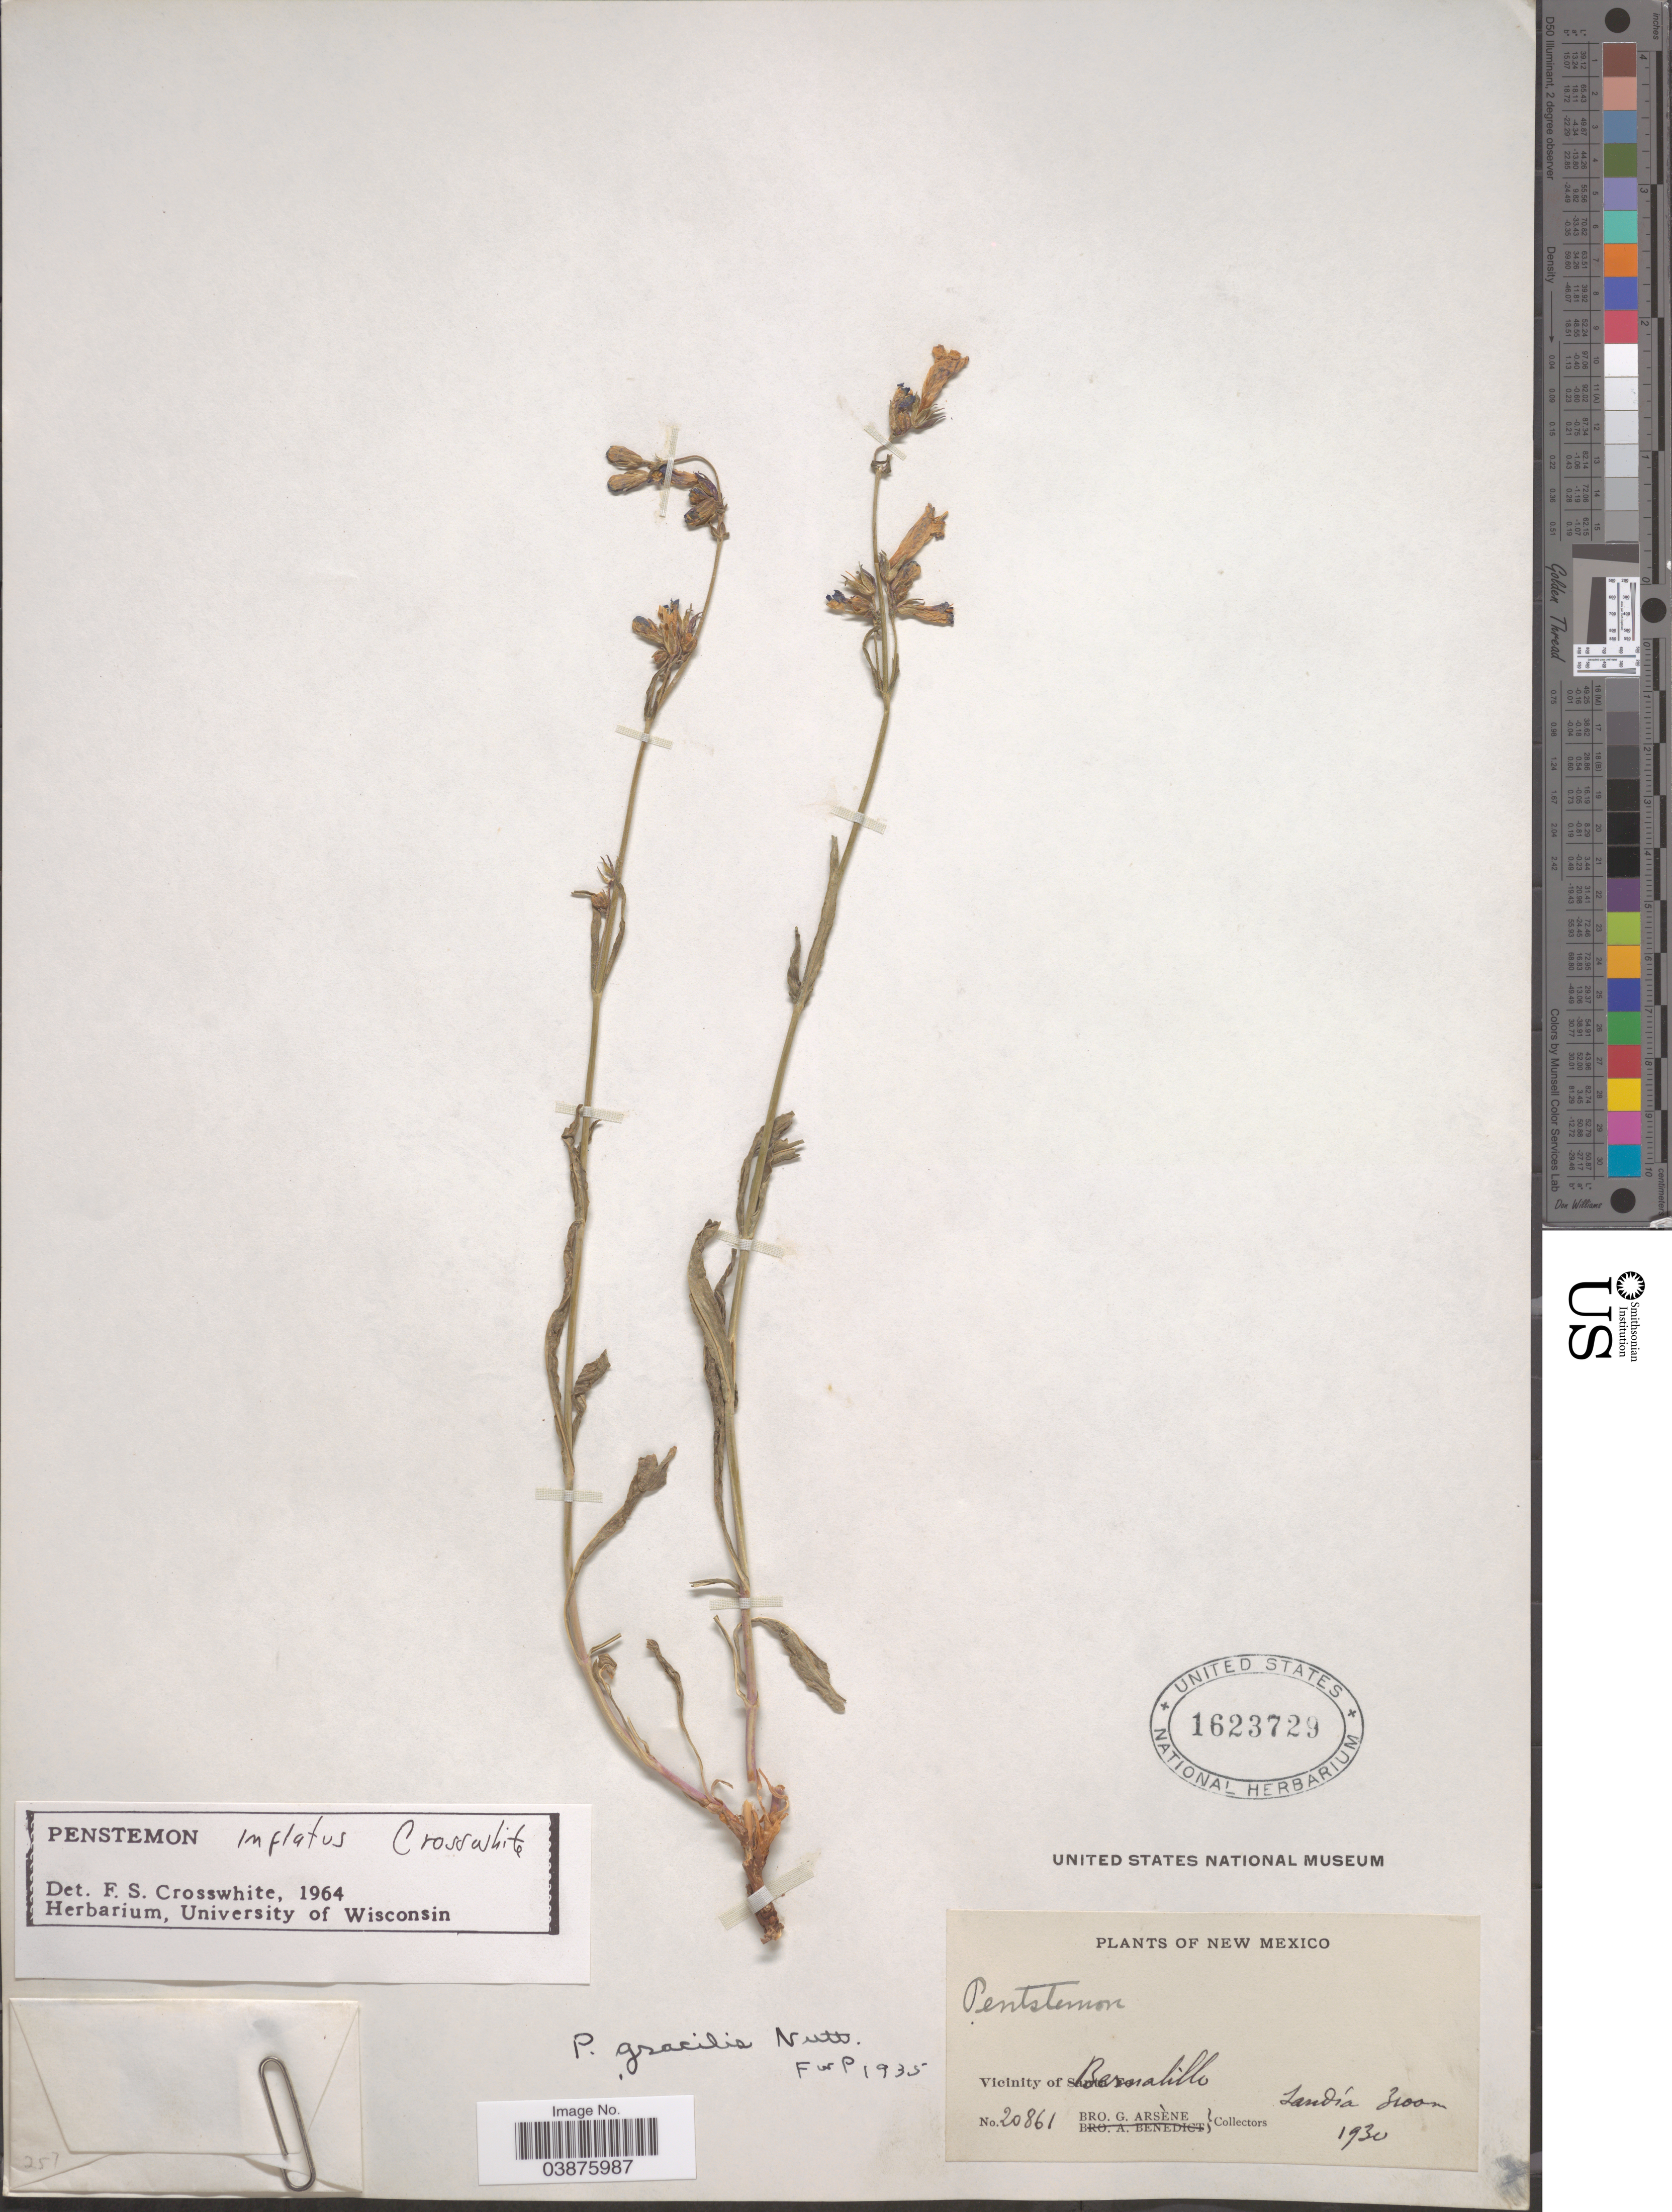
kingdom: Plantae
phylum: Tracheophyta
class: Magnoliopsida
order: Lamiales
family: Plantaginaceae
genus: Penstemon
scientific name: Penstemon inflatus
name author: Crosswh.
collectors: Bro. G. Arsène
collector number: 20861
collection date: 1930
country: United States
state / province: New Mexico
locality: Vicinity of Bernalillo. Sandia.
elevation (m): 3100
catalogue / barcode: US 1623729